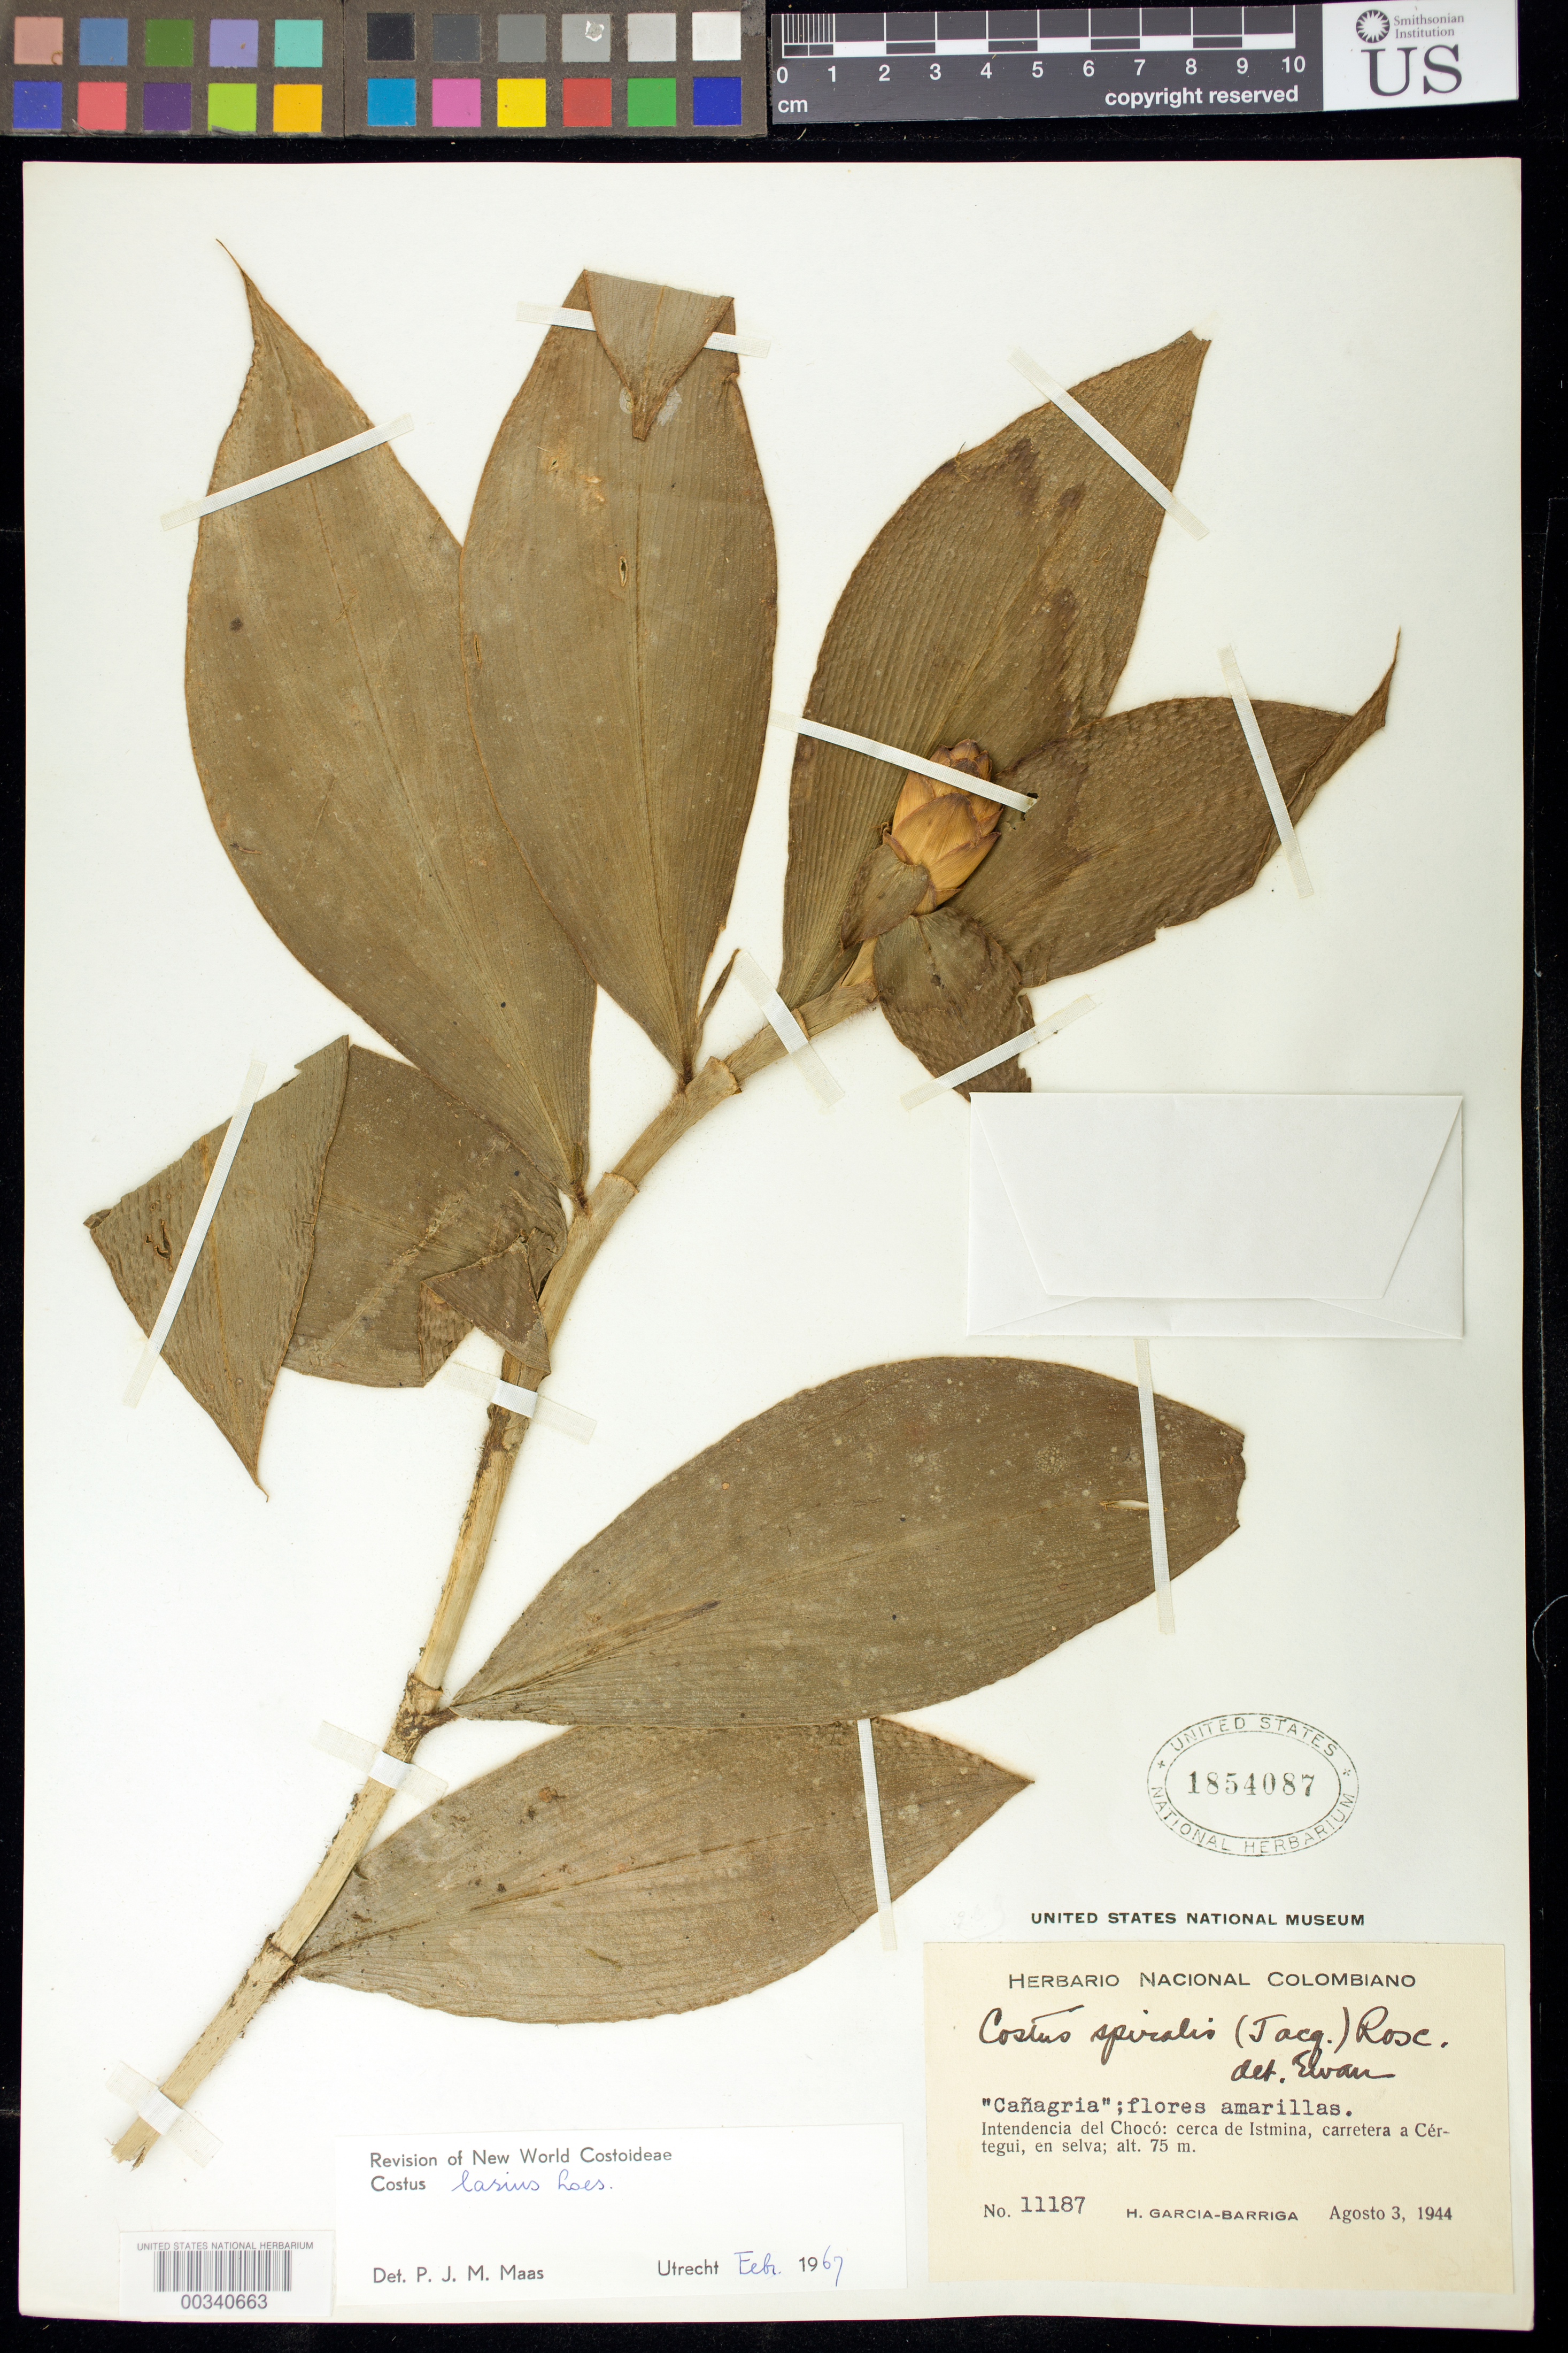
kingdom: Plantae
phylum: Tracheophyta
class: Liliopsida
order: Zingiberales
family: Costaceae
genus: Costus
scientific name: Costus lasius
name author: Loes.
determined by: Maas, Paul J. M.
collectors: H. García Barriga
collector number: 11187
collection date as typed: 03 Aug 1944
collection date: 1944-08-03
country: Colombia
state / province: Chocó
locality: Cerca de IstMina, Carretera a Certegui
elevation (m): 75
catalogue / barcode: US 1854087